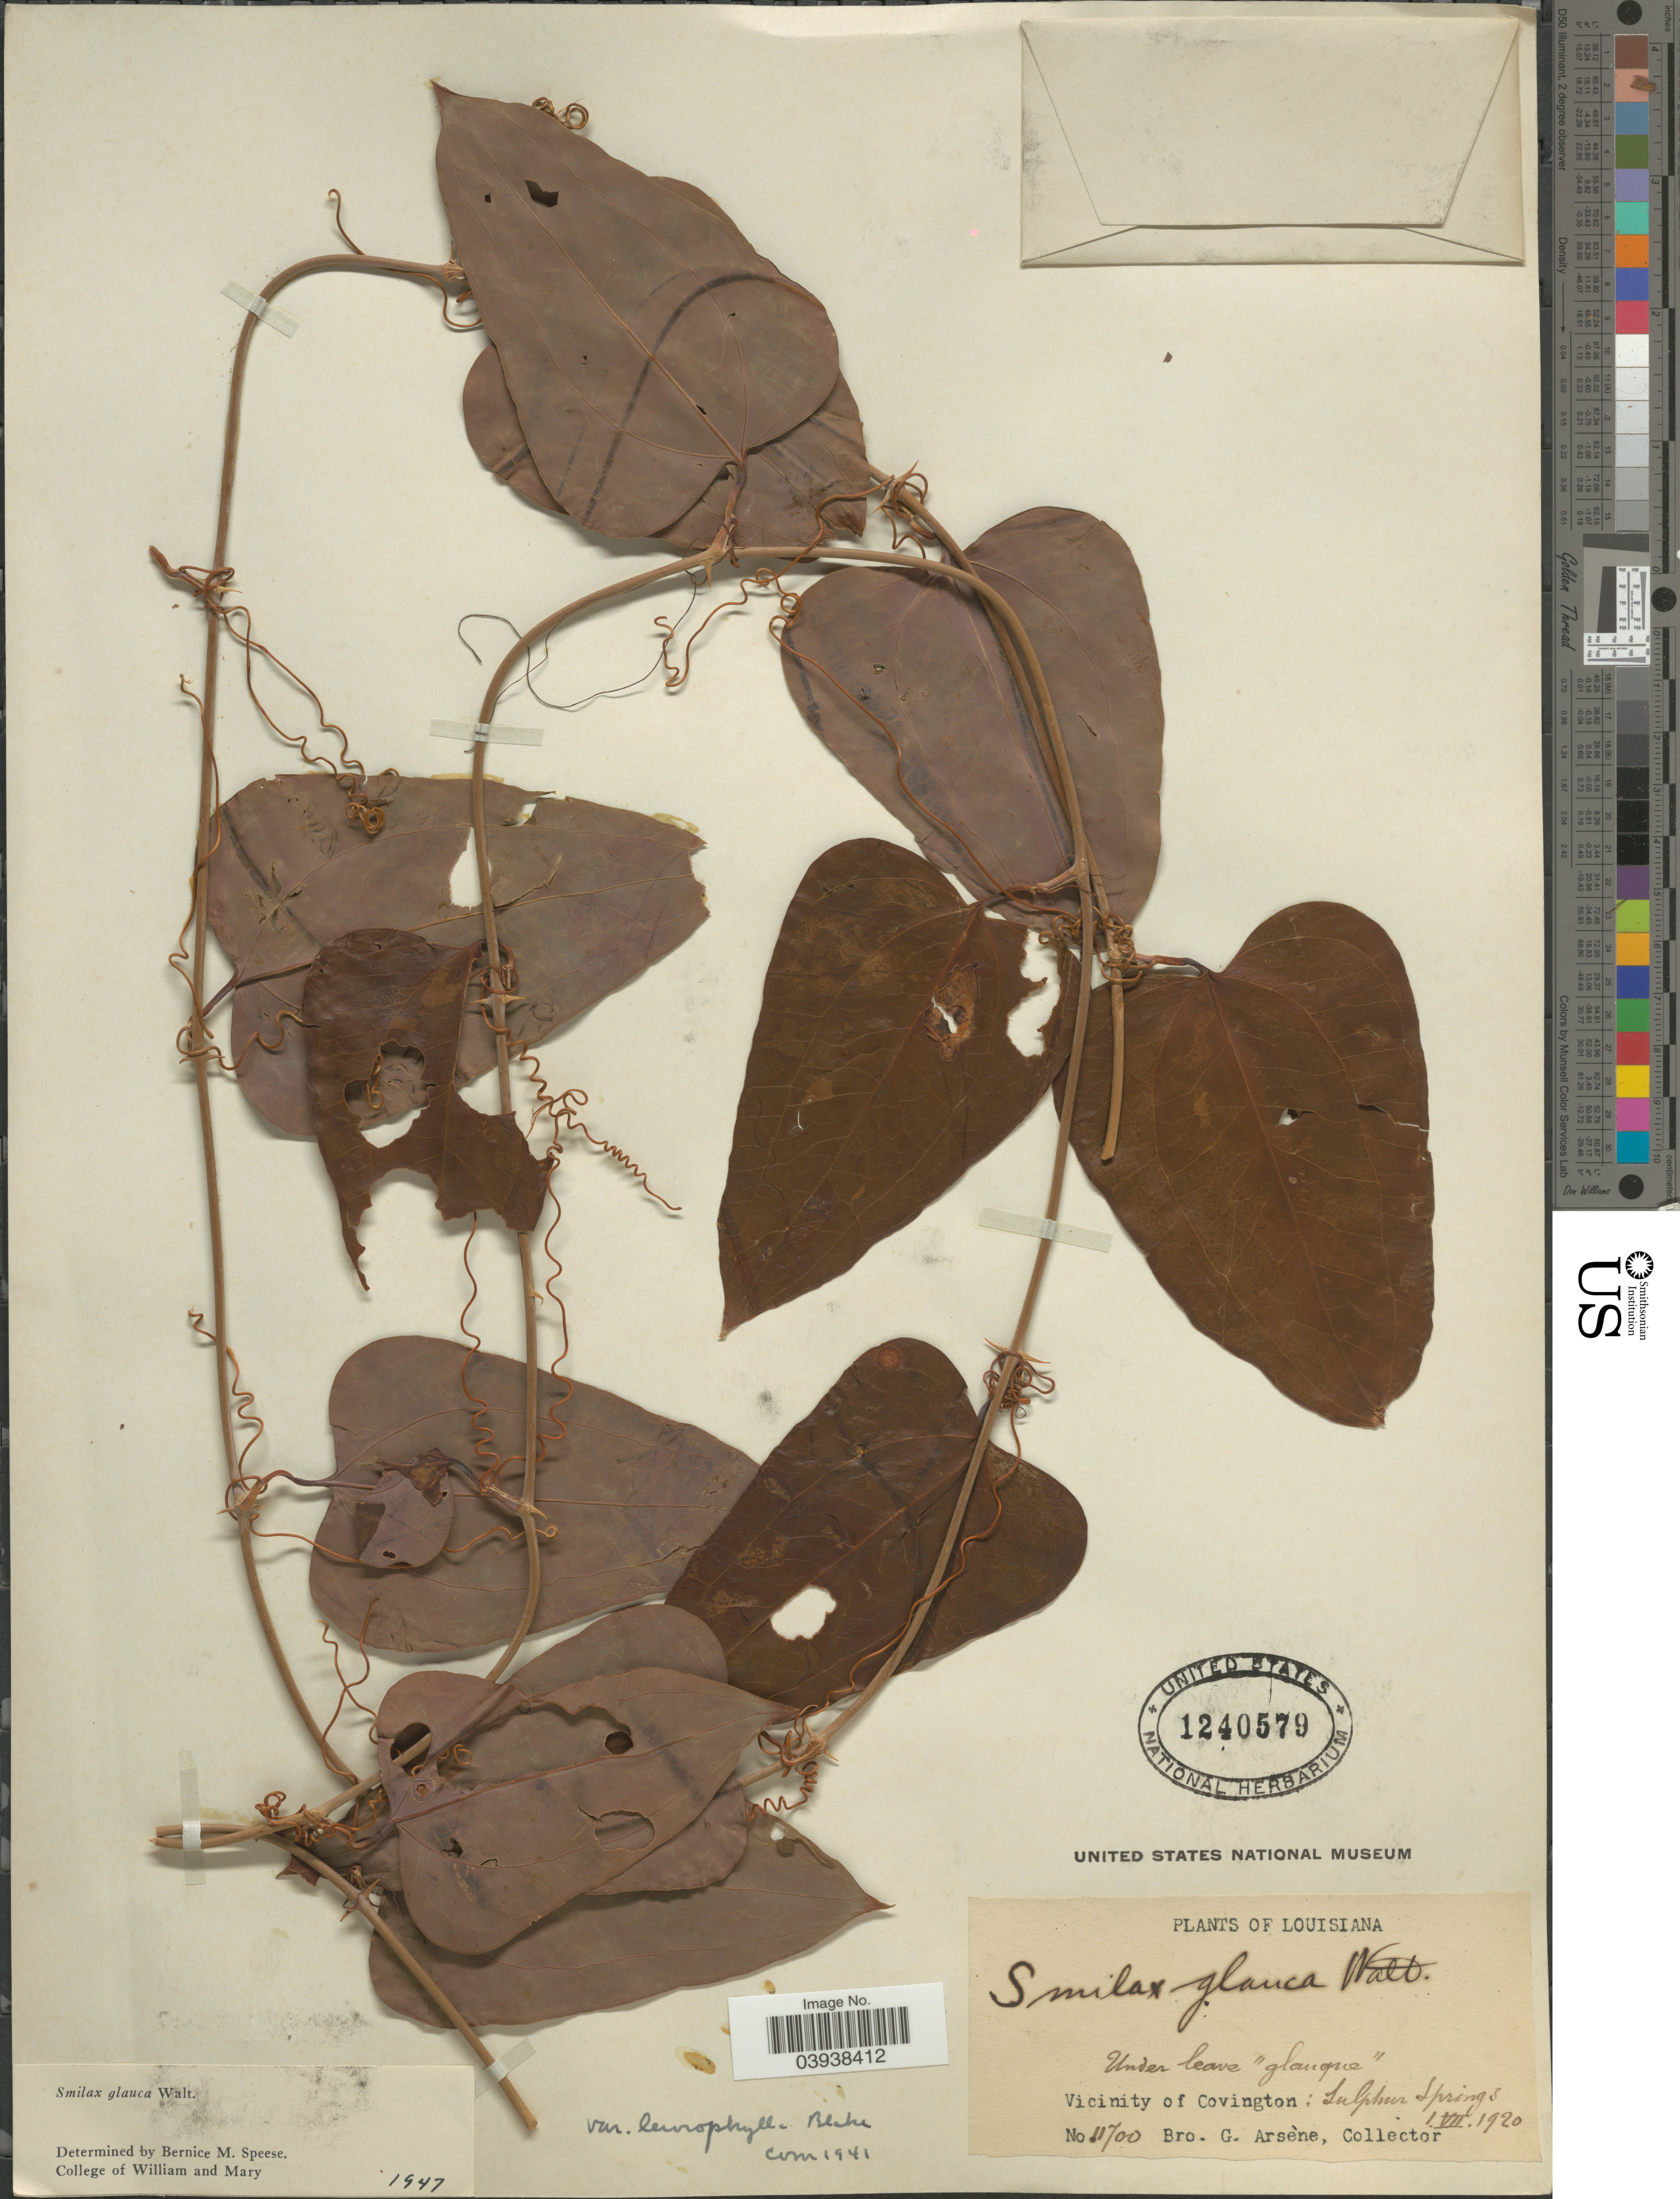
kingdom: Plantae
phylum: Tracheophyta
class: Liliopsida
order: Liliales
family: Smilacaceae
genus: Smilax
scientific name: Smilax glauca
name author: Walter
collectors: Bro. G. Arsène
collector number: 11700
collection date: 1920-07-01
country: United States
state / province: Louisiana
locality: Vicinity of Covington: Sulphur Springs.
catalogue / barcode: US 1240579